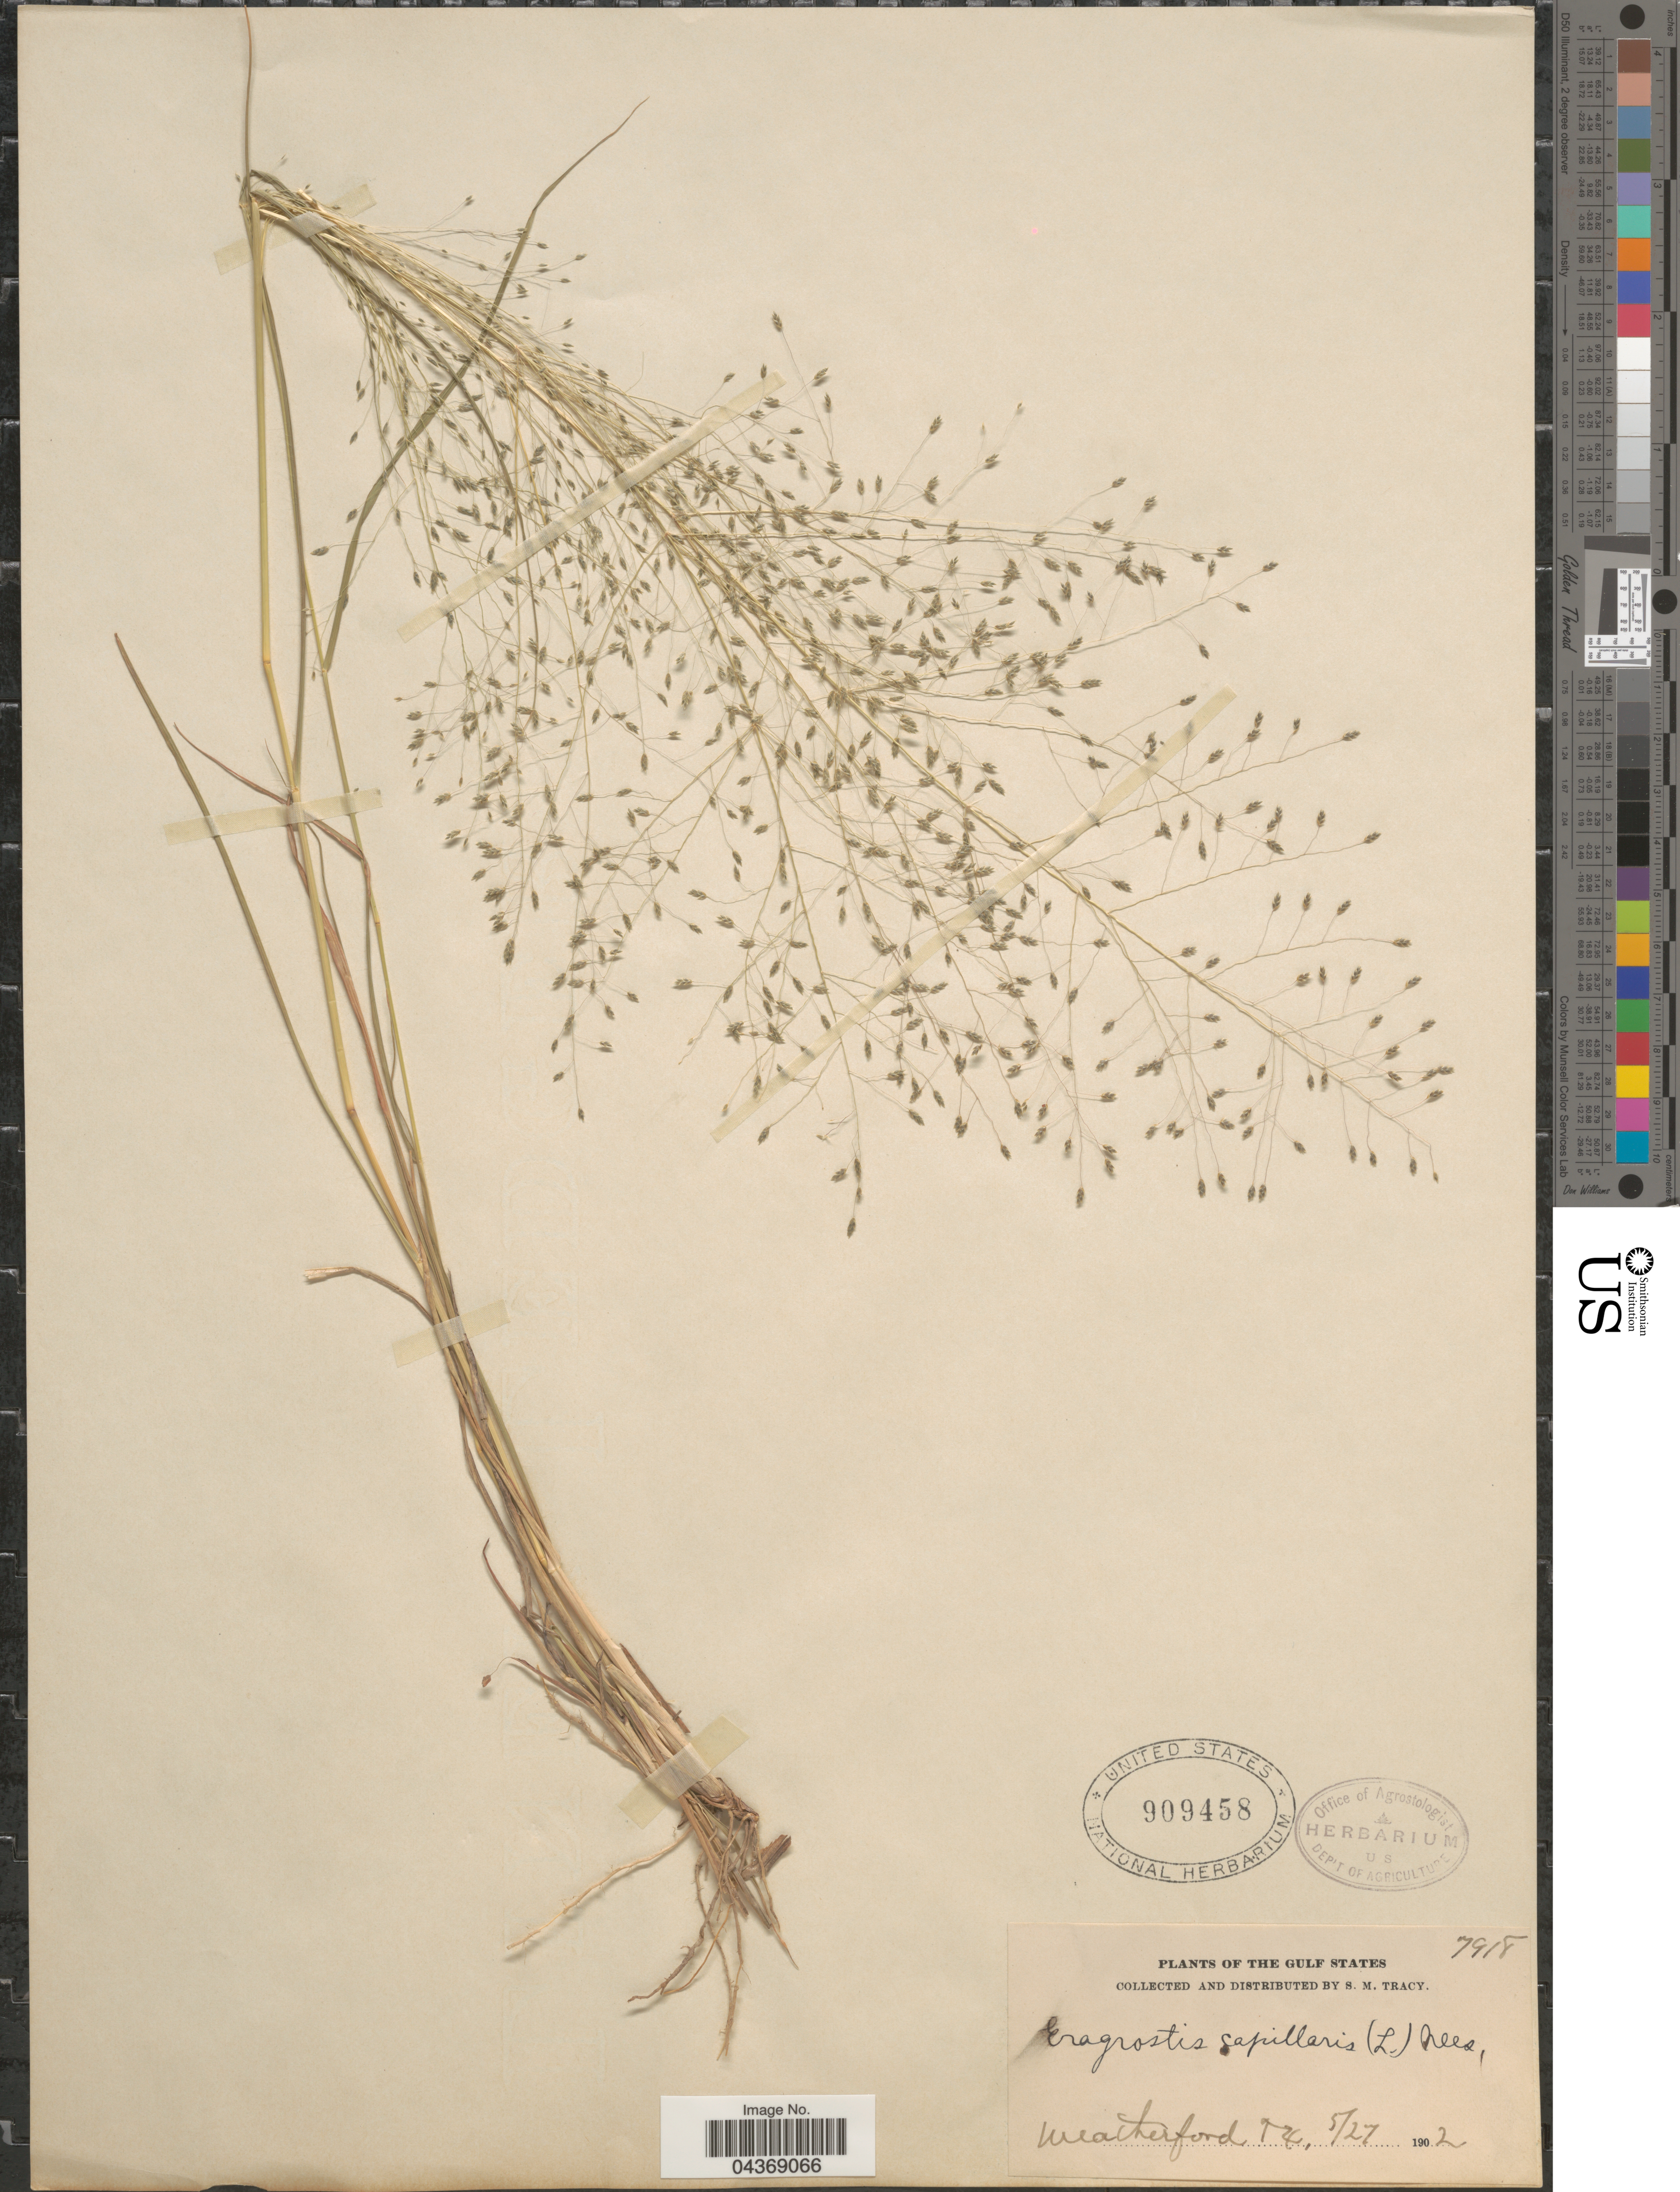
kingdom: Plantae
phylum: Tracheophyta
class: Liliopsida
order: Poales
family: Poaceae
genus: Eragrostis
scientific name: Eragrostis intermedia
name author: Hitchc.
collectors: S. M. Tracy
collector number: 7918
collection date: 1902-05-27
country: United States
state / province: Texas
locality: The Gulf States. Weatherford.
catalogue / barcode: US 909458